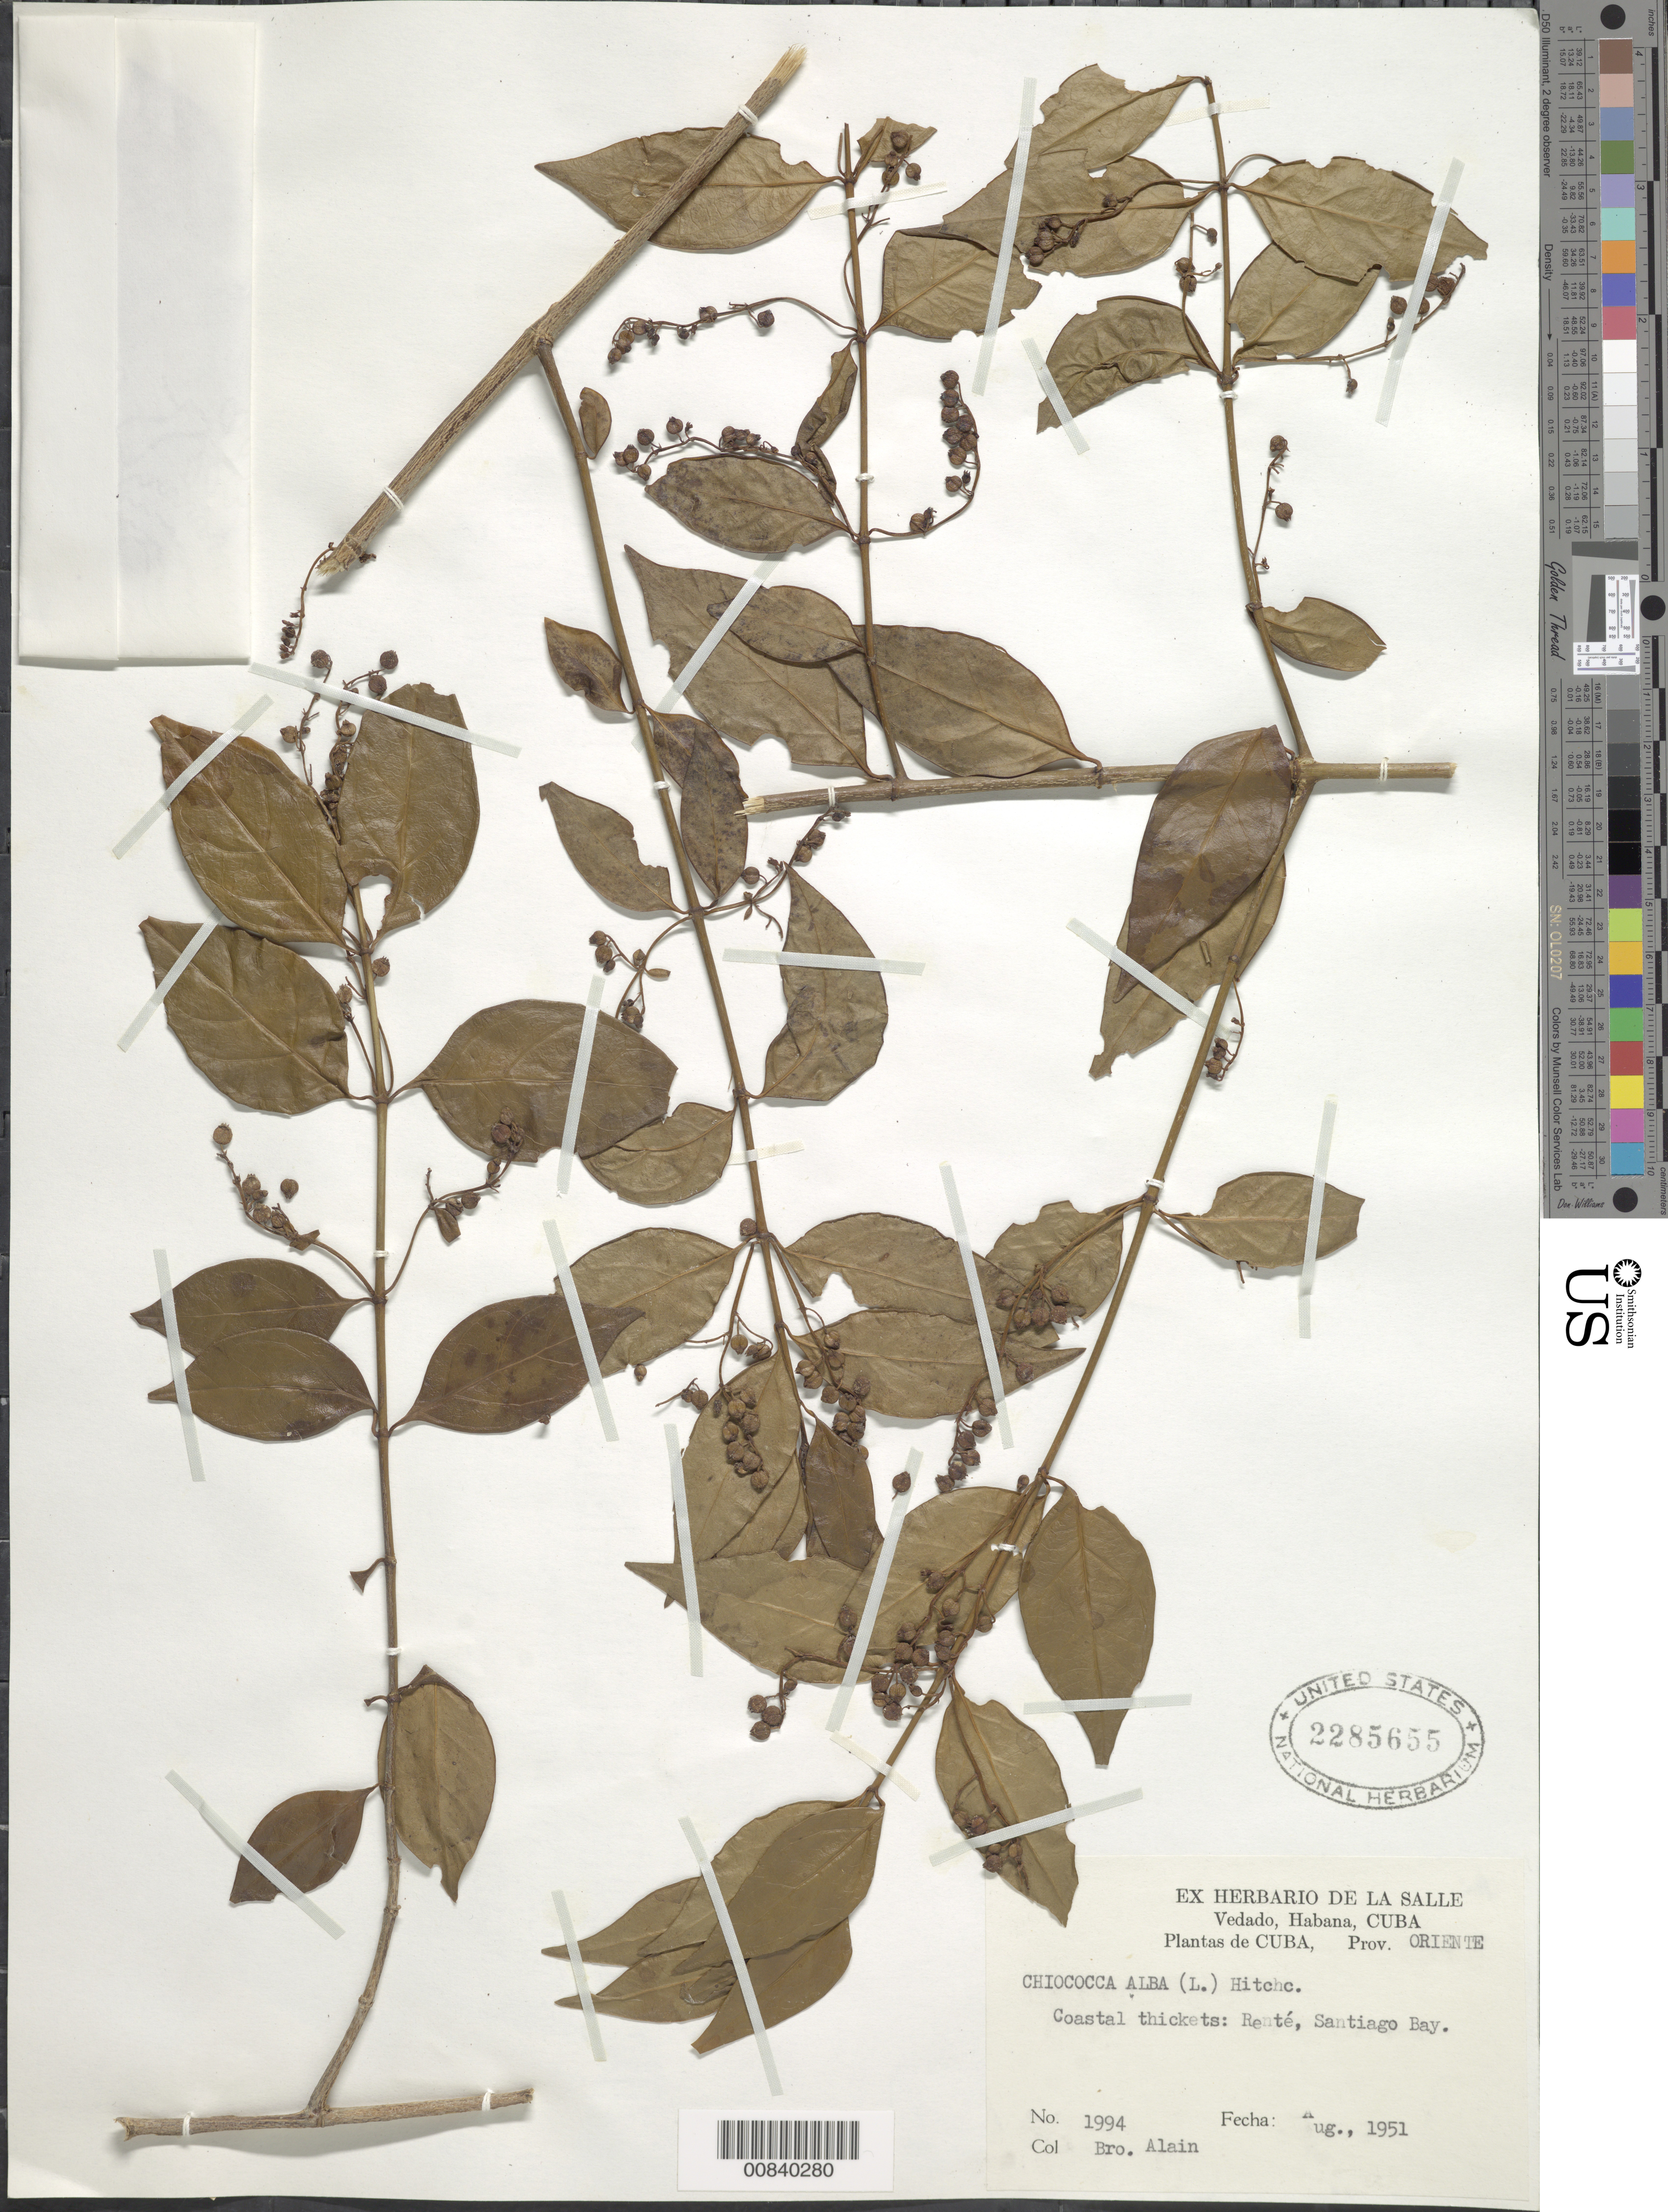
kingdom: Plantae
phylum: Tracheophyta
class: Magnoliopsida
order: Gentianales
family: Rubiaceae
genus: Chiococca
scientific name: Chiococca alba subsp. alba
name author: (L.) Hitchc.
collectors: A. H. Liogier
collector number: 1994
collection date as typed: Aug 1951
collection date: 1951-08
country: Cuba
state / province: Oriente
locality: Renté, Santiago Bay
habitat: Coastal thickets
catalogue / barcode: US 2285655